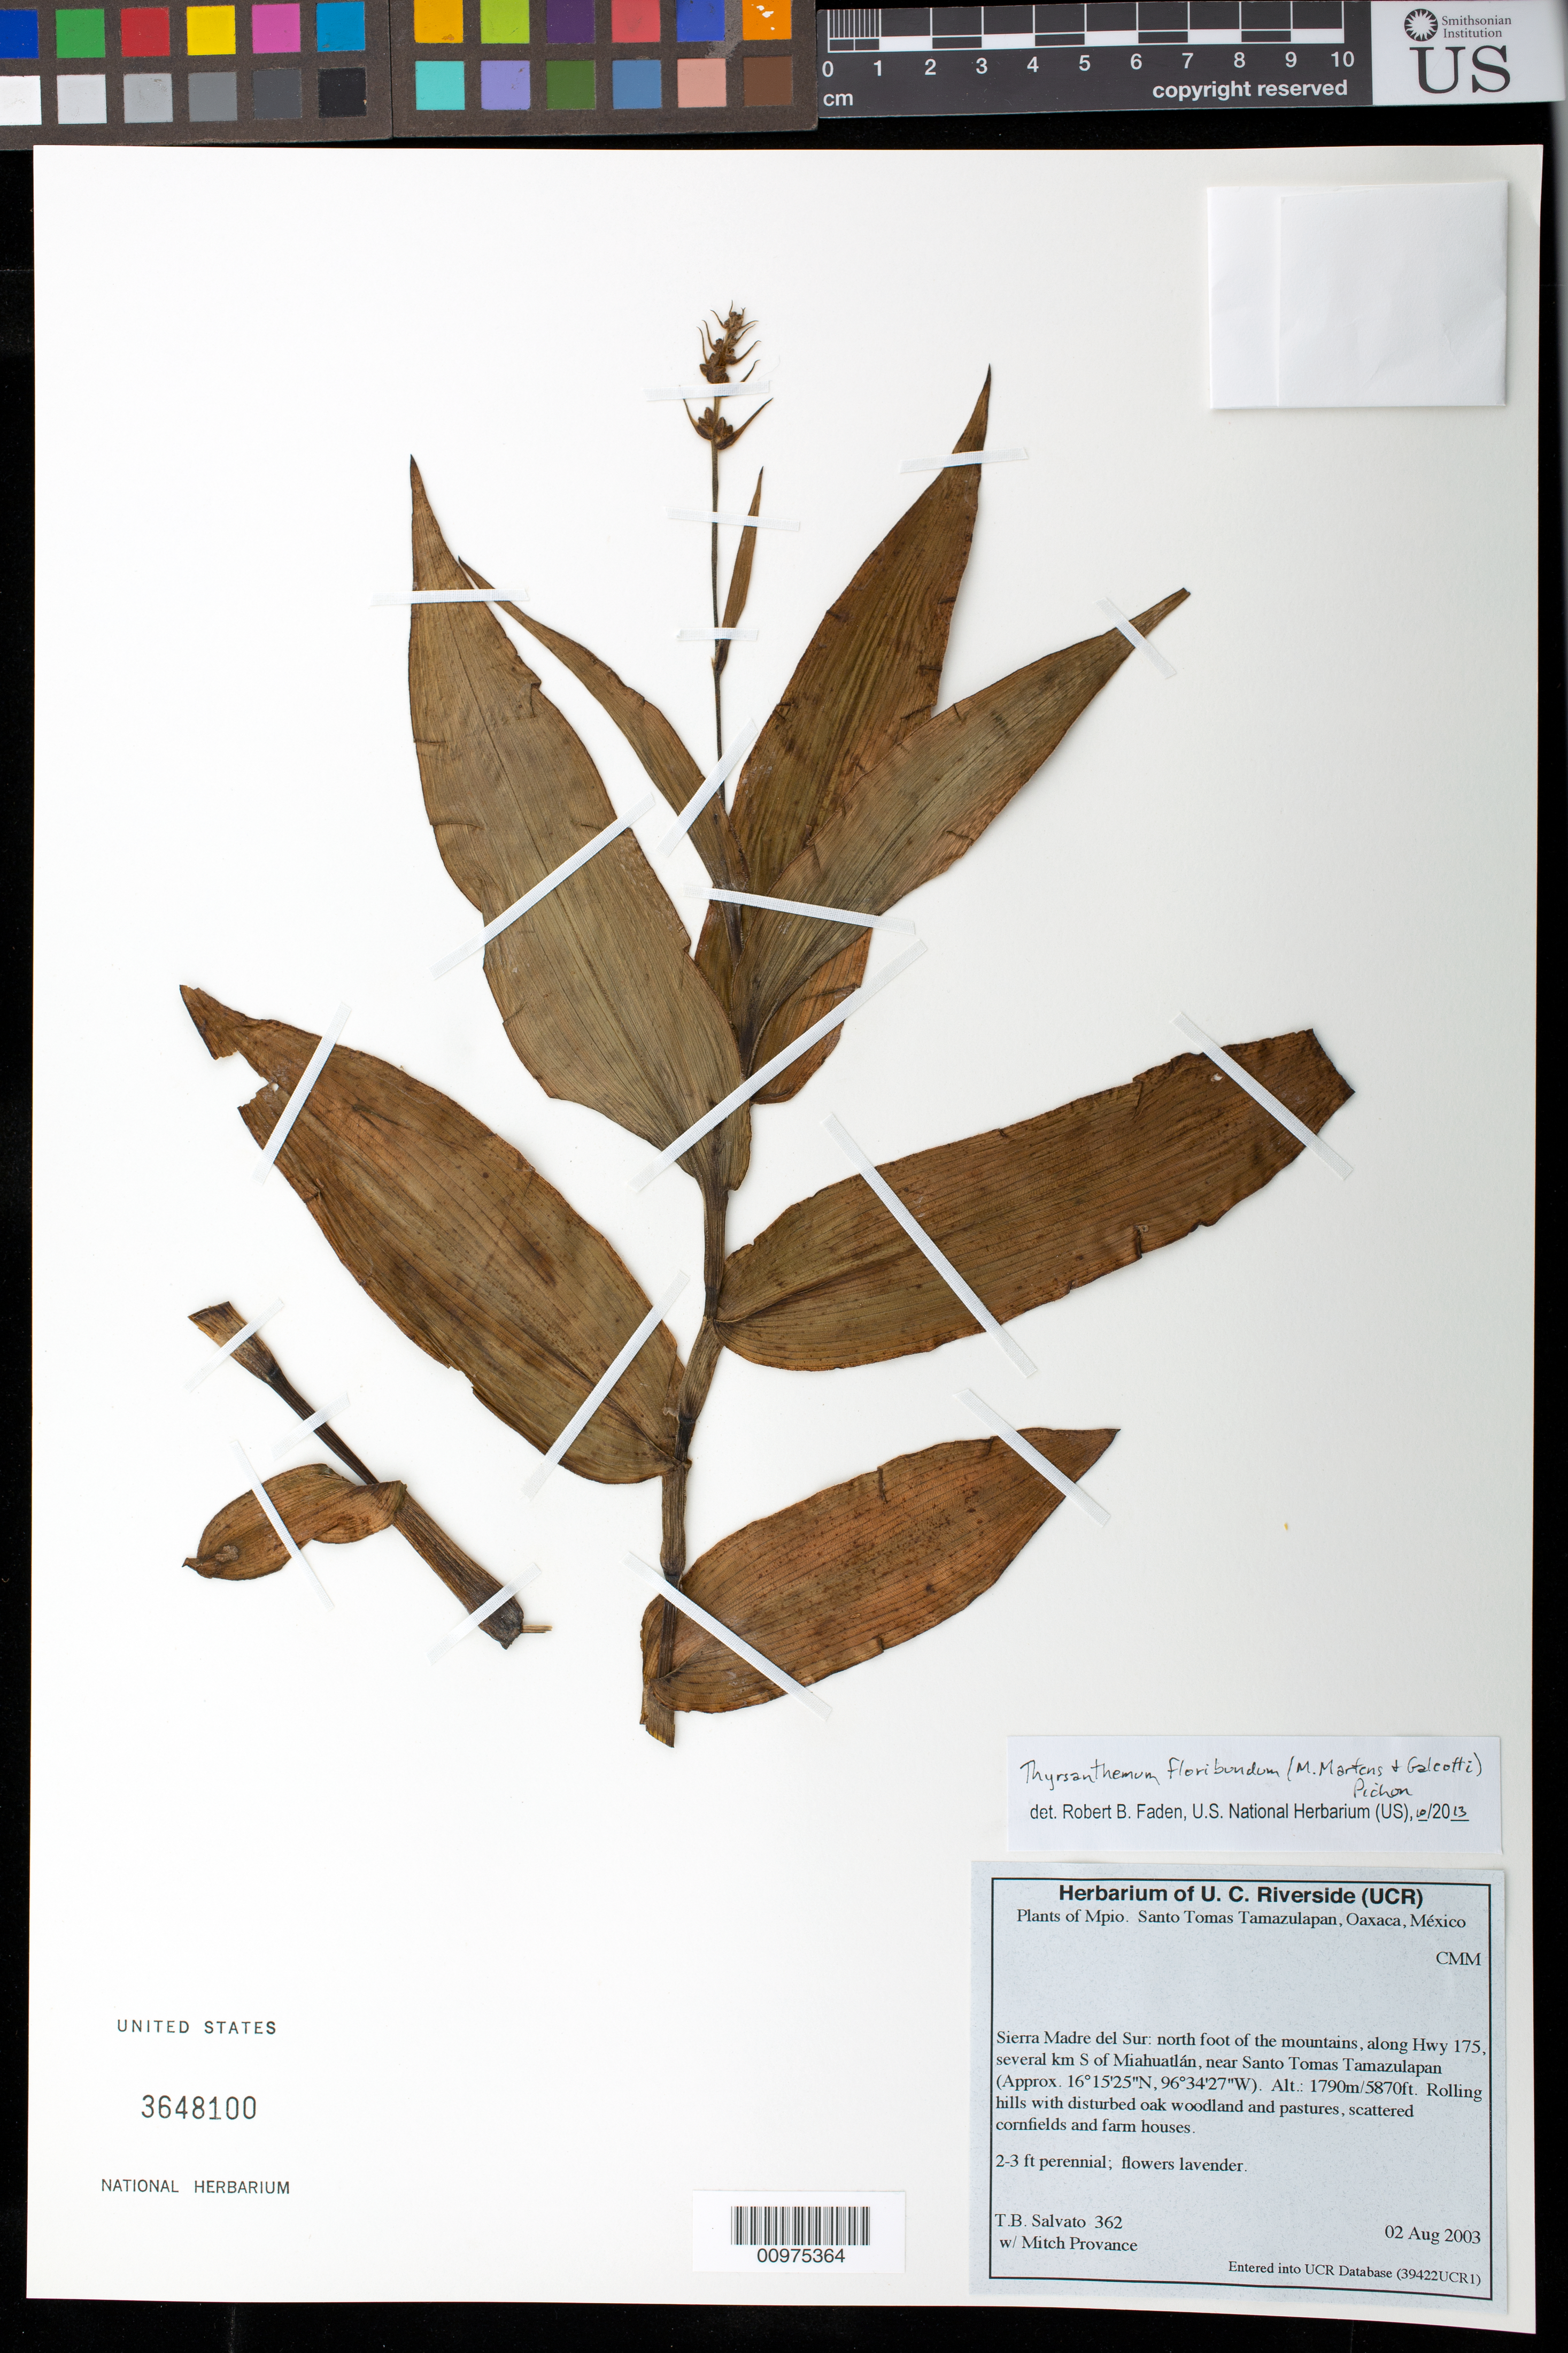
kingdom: Plantae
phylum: Tracheophyta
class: Liliopsida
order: Commelinales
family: Commelinaceae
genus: Thyrsanthemum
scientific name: Thyrsanthemum floribundum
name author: (M. Martens & Galeotti) Pichon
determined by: Faden, Robert B., (US), Smithsonian Institution - National Museum of Natural History (UNITED STATES)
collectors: T. Salvato & M. Provance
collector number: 362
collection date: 2003-08-02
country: Mexico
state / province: Oaxaca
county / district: Mpiol. Santo Tomas Tamazulapan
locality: north foot of the mountains, along Hwy 175, several km S of Miahuatlán, near Santo Tomas Tamazulapan.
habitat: Rolling hills with disturbed oak woodland and pastures, scattered cornfields and farm houses.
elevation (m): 1790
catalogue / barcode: US 3648100